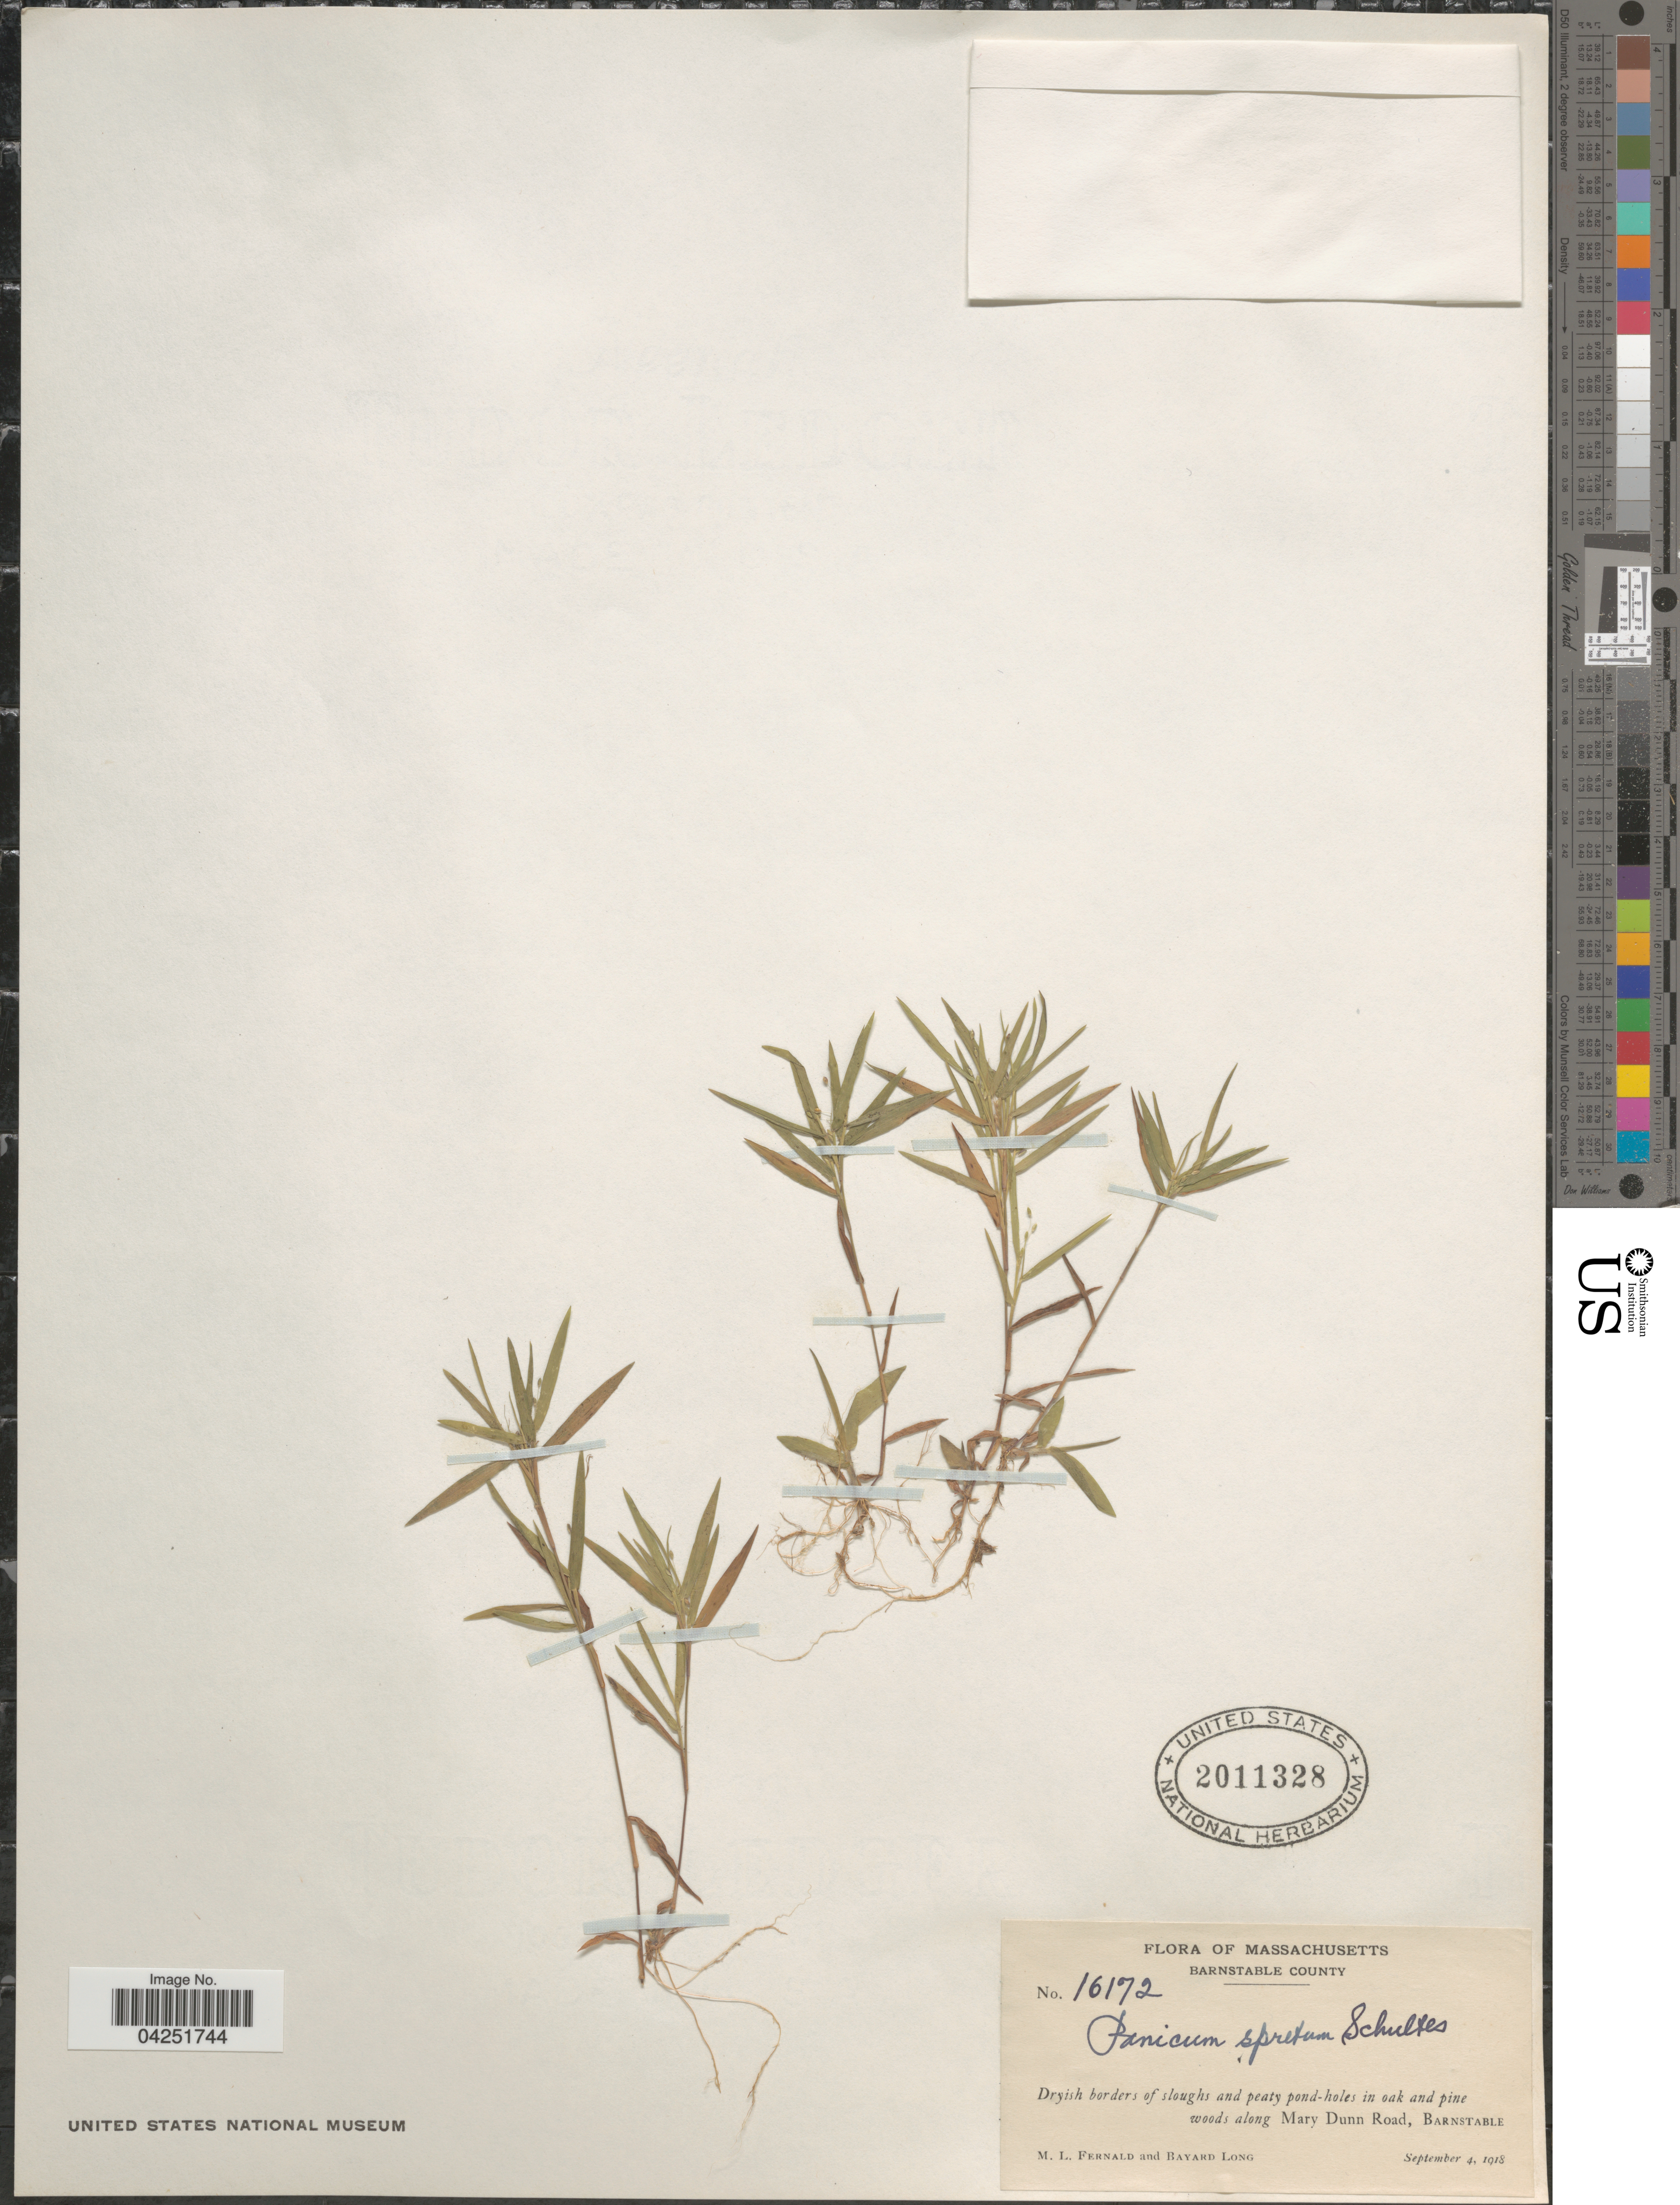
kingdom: Plantae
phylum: Tracheophyta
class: Liliopsida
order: Poales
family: Poaceae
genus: Dichanthelium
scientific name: Dichanthelium acuminatum var. densiflorum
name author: (Rand & Redfield) Gould & C.A. Clark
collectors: M. L. Fernald & B. Long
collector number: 16172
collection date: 1918-09-04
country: United States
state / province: Massachusetts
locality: Barnstable County. Dryish borders of sloughs and peaty pond-holes in oak and pine woods along Mary Dunn Road, Barnstable.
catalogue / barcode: US 2011328